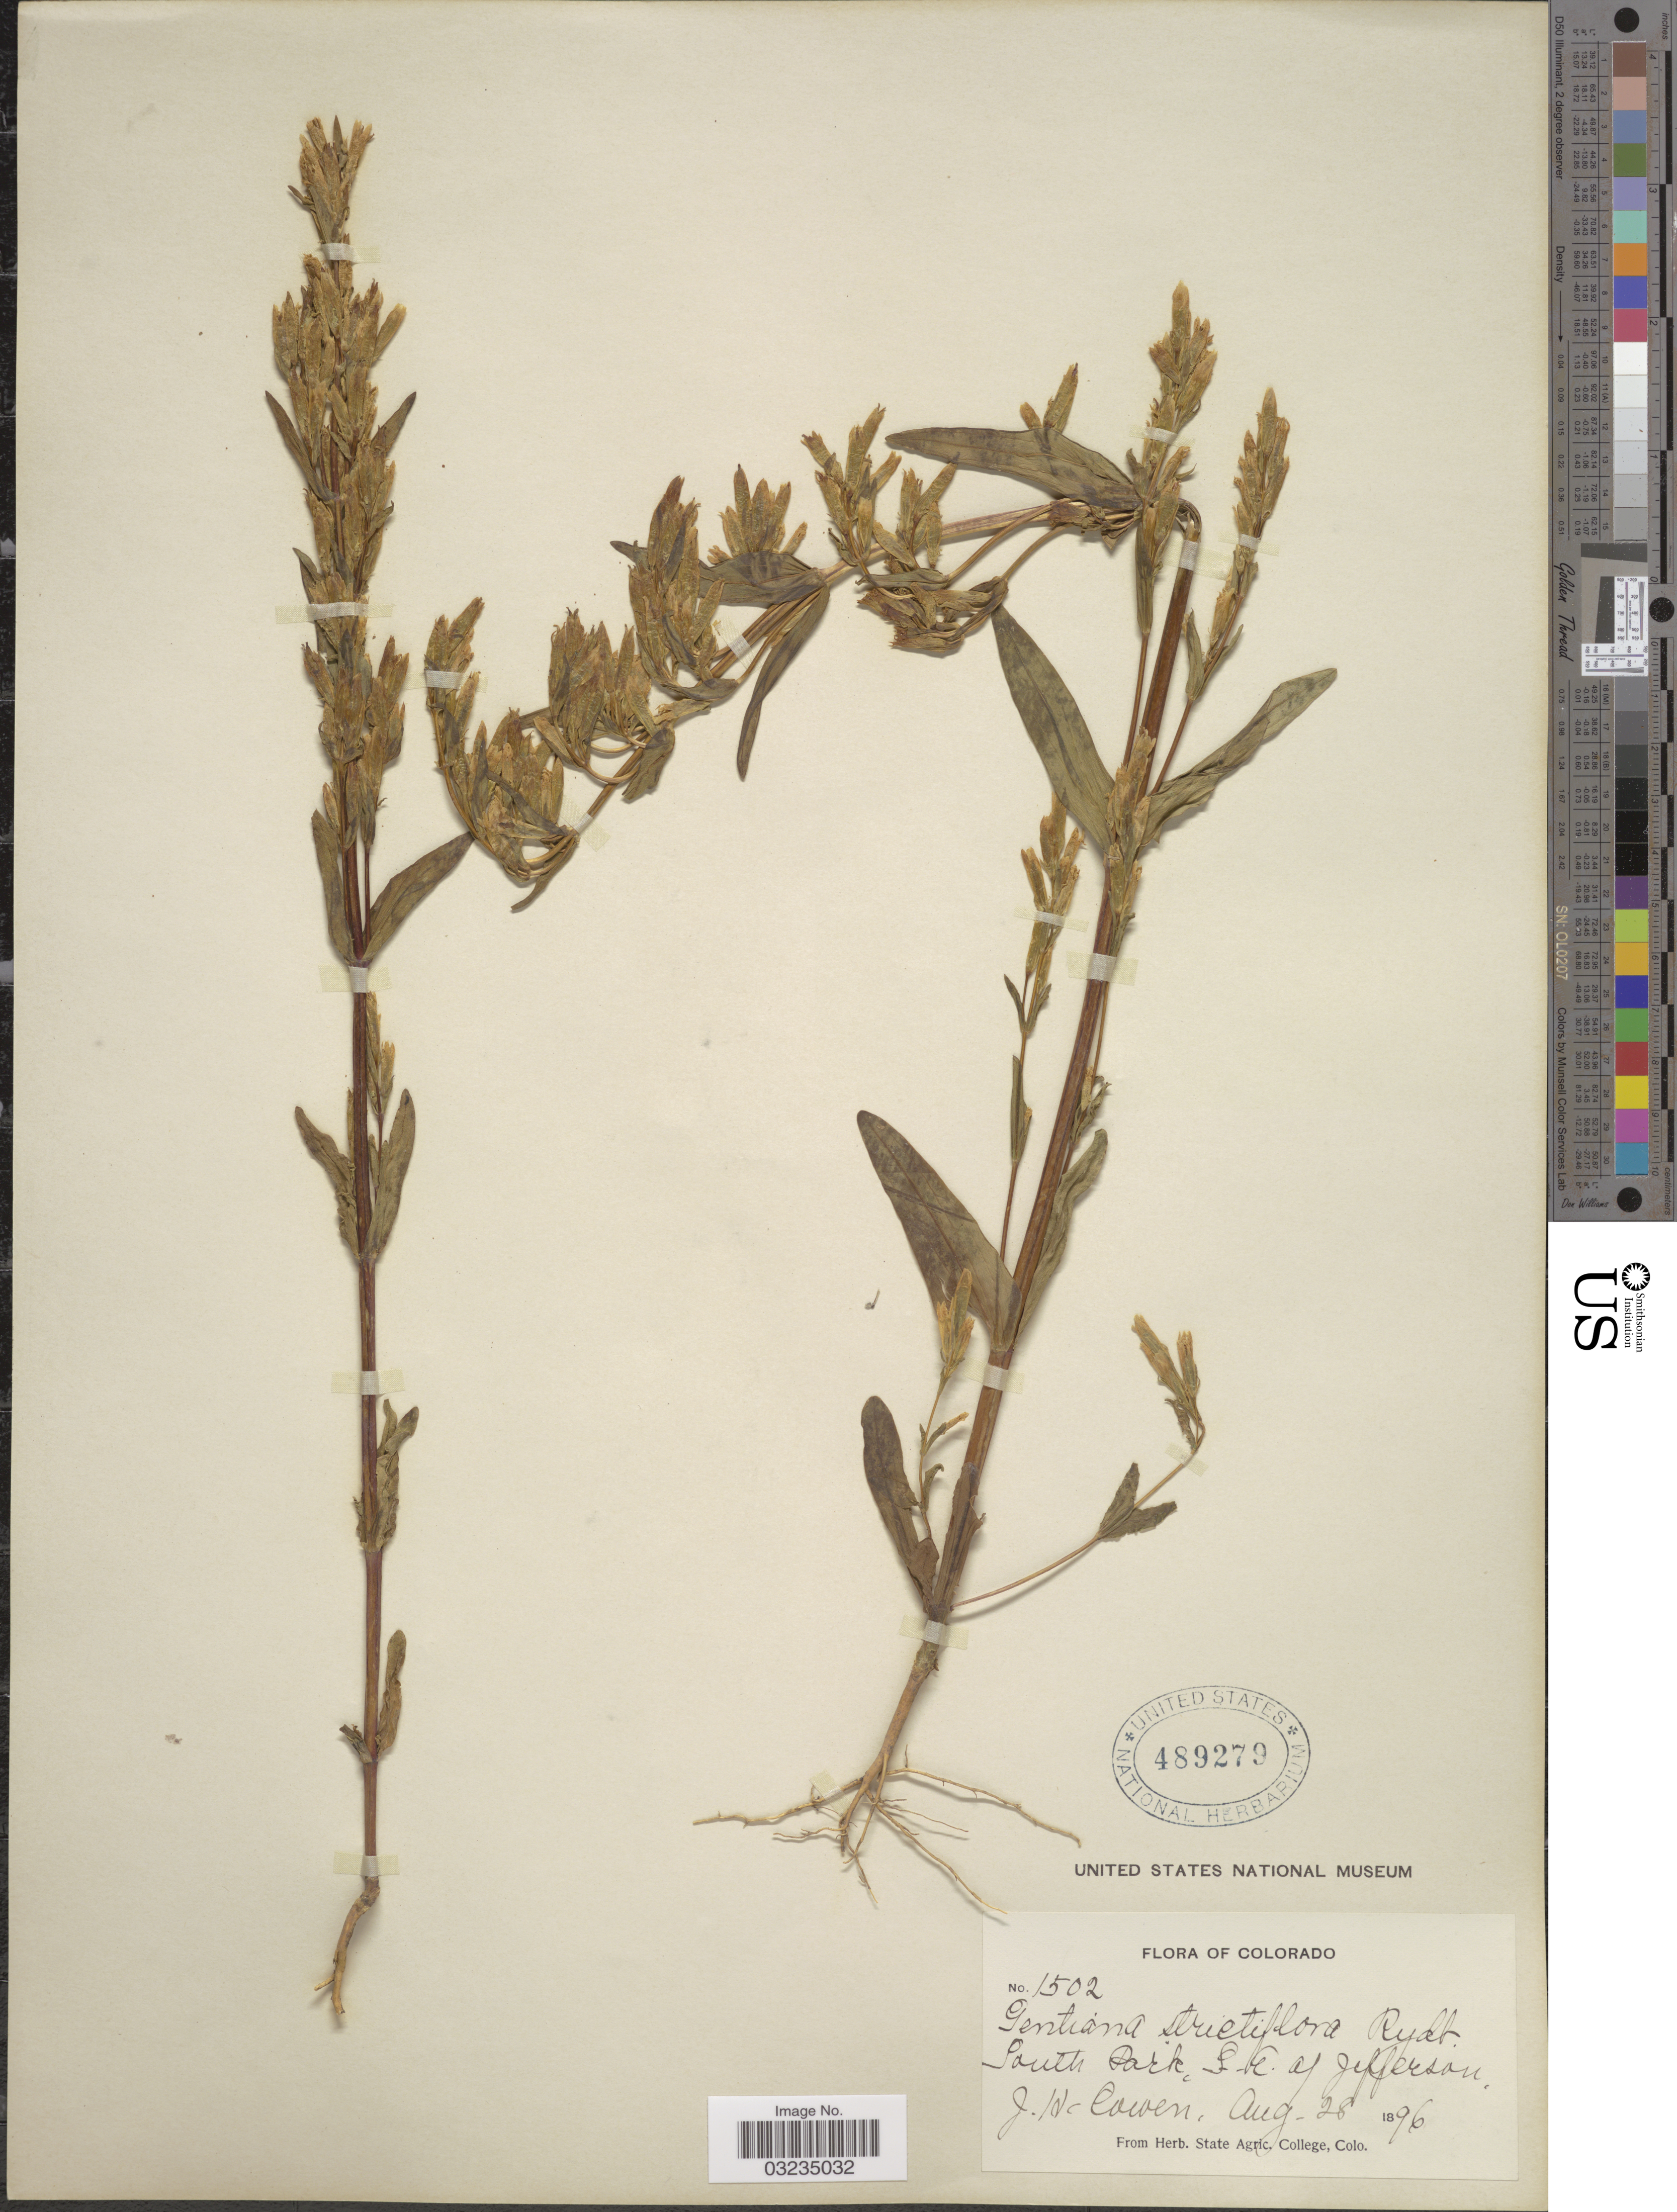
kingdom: Plantae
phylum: Tracheophyta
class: Magnoliopsida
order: Gentianales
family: Gentianaceae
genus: Gentiana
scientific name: Gentiana sp.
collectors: J. H. Cowen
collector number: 1502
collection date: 1896-08-28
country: United States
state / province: Colorado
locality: South Park, S.E. of Jefferson.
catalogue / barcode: US 489279